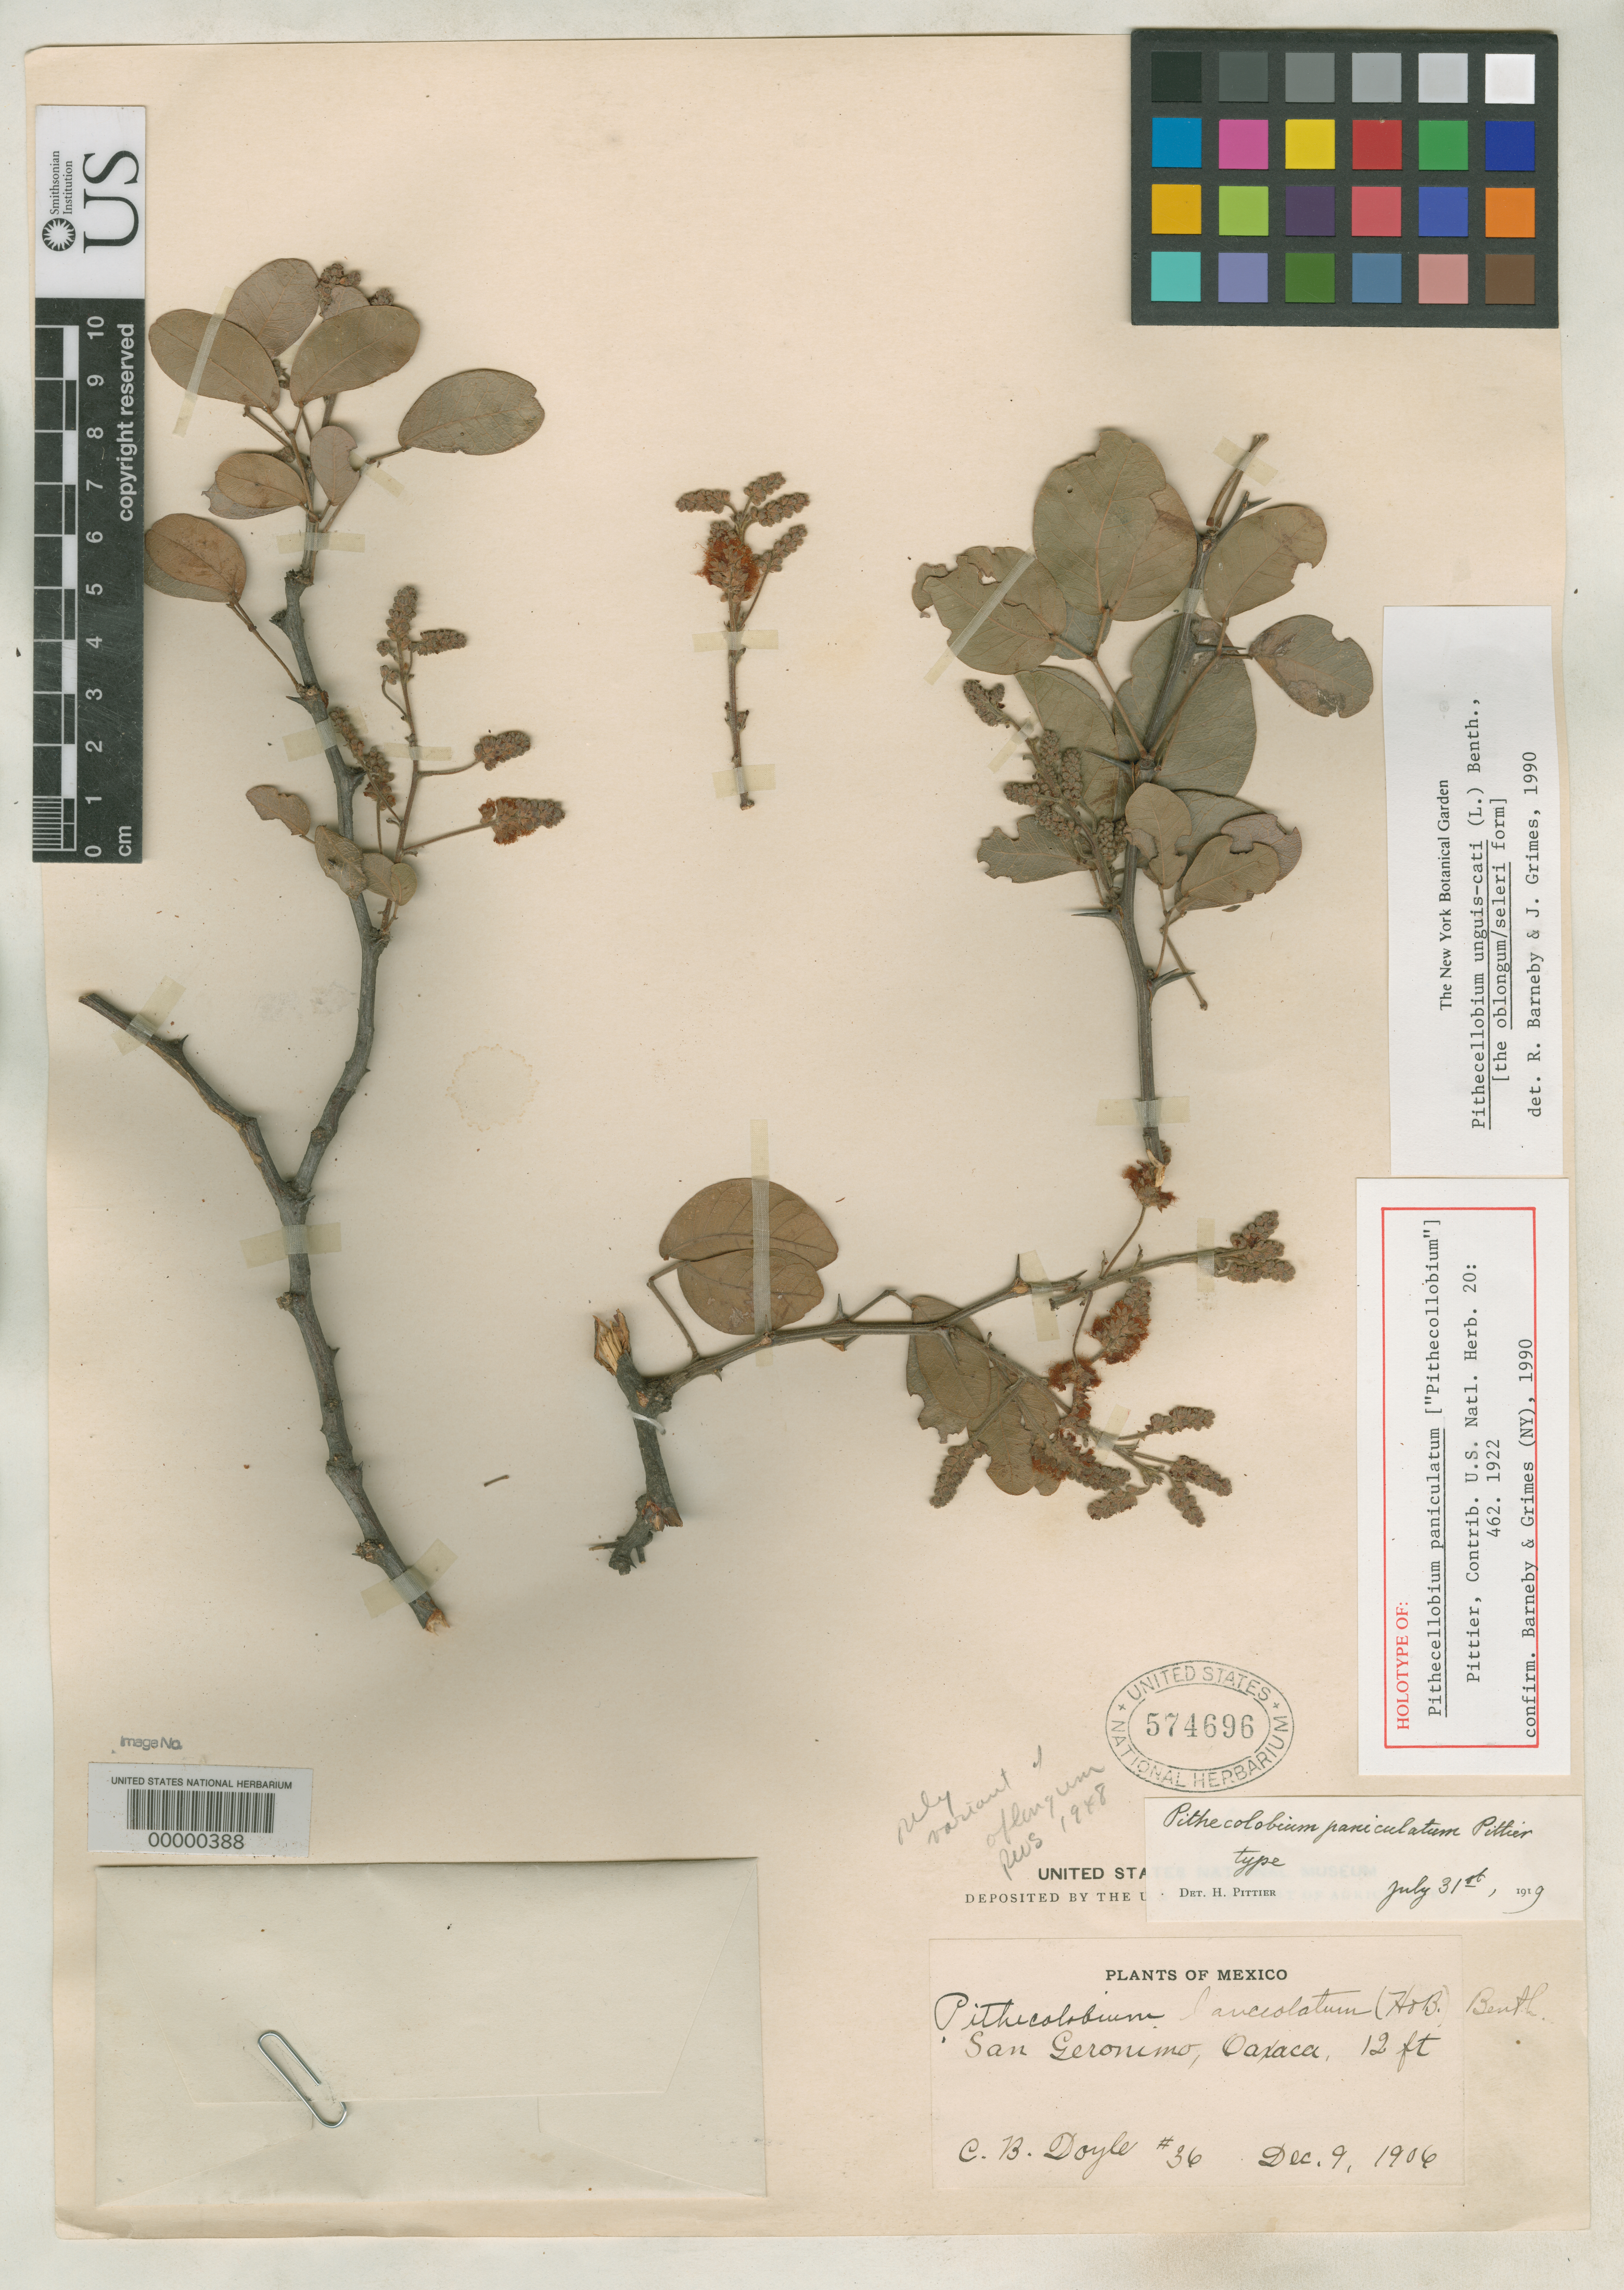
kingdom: Plantae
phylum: Tracheophyta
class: Magnoliopsida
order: Fabales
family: Fabaceae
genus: Pithecellobium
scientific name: Pithecellobium paniculatum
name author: Pittier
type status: Holotype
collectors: C. Doyle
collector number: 36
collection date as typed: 09 Dec 1906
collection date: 1906-12-09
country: Mexico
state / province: Oaxaca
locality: San Geronimo.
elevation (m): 4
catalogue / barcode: US 574696